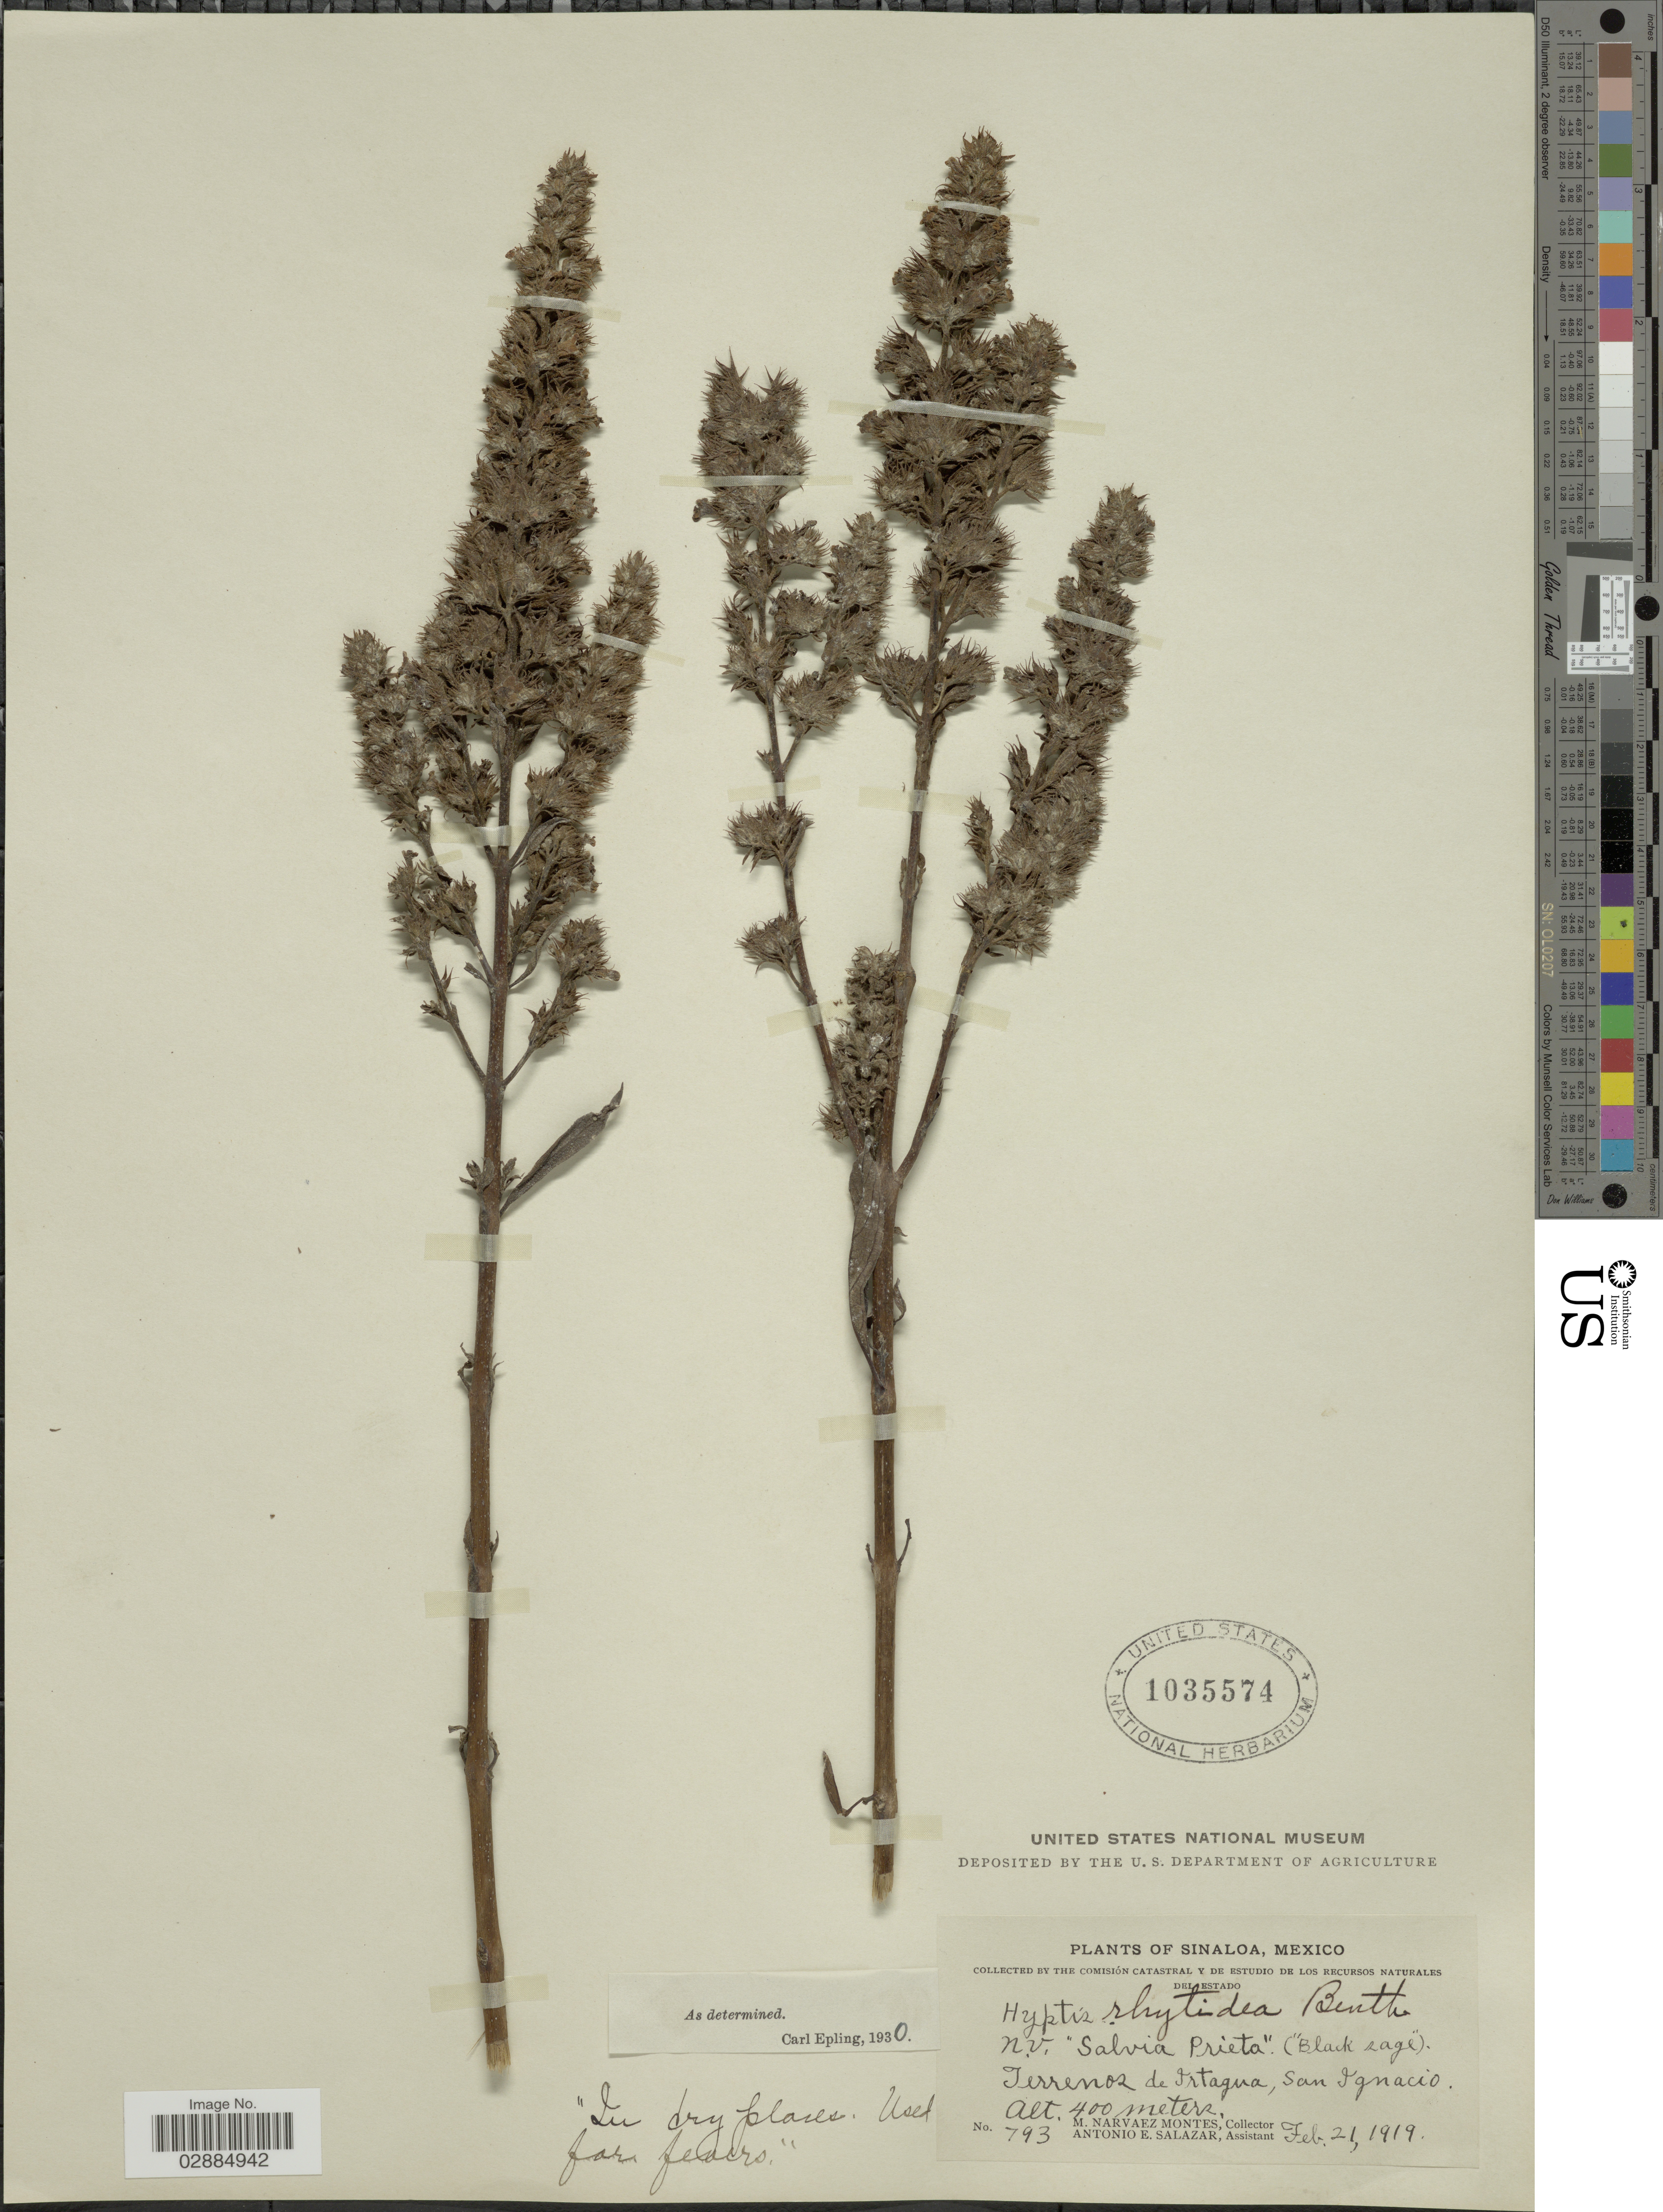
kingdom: Plantae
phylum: Tracheophyta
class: Magnoliopsida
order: Lamiales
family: Lamiaceae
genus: Hyptis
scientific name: Hyptis rhytidea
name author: Benth.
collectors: M. Narvaez-Montes & A. E. Salazar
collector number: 793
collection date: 1919-02-21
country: Mexico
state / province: Sinaloa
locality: Terrenoz de Irtagua, San Ignacio.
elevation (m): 400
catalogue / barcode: US 1035574